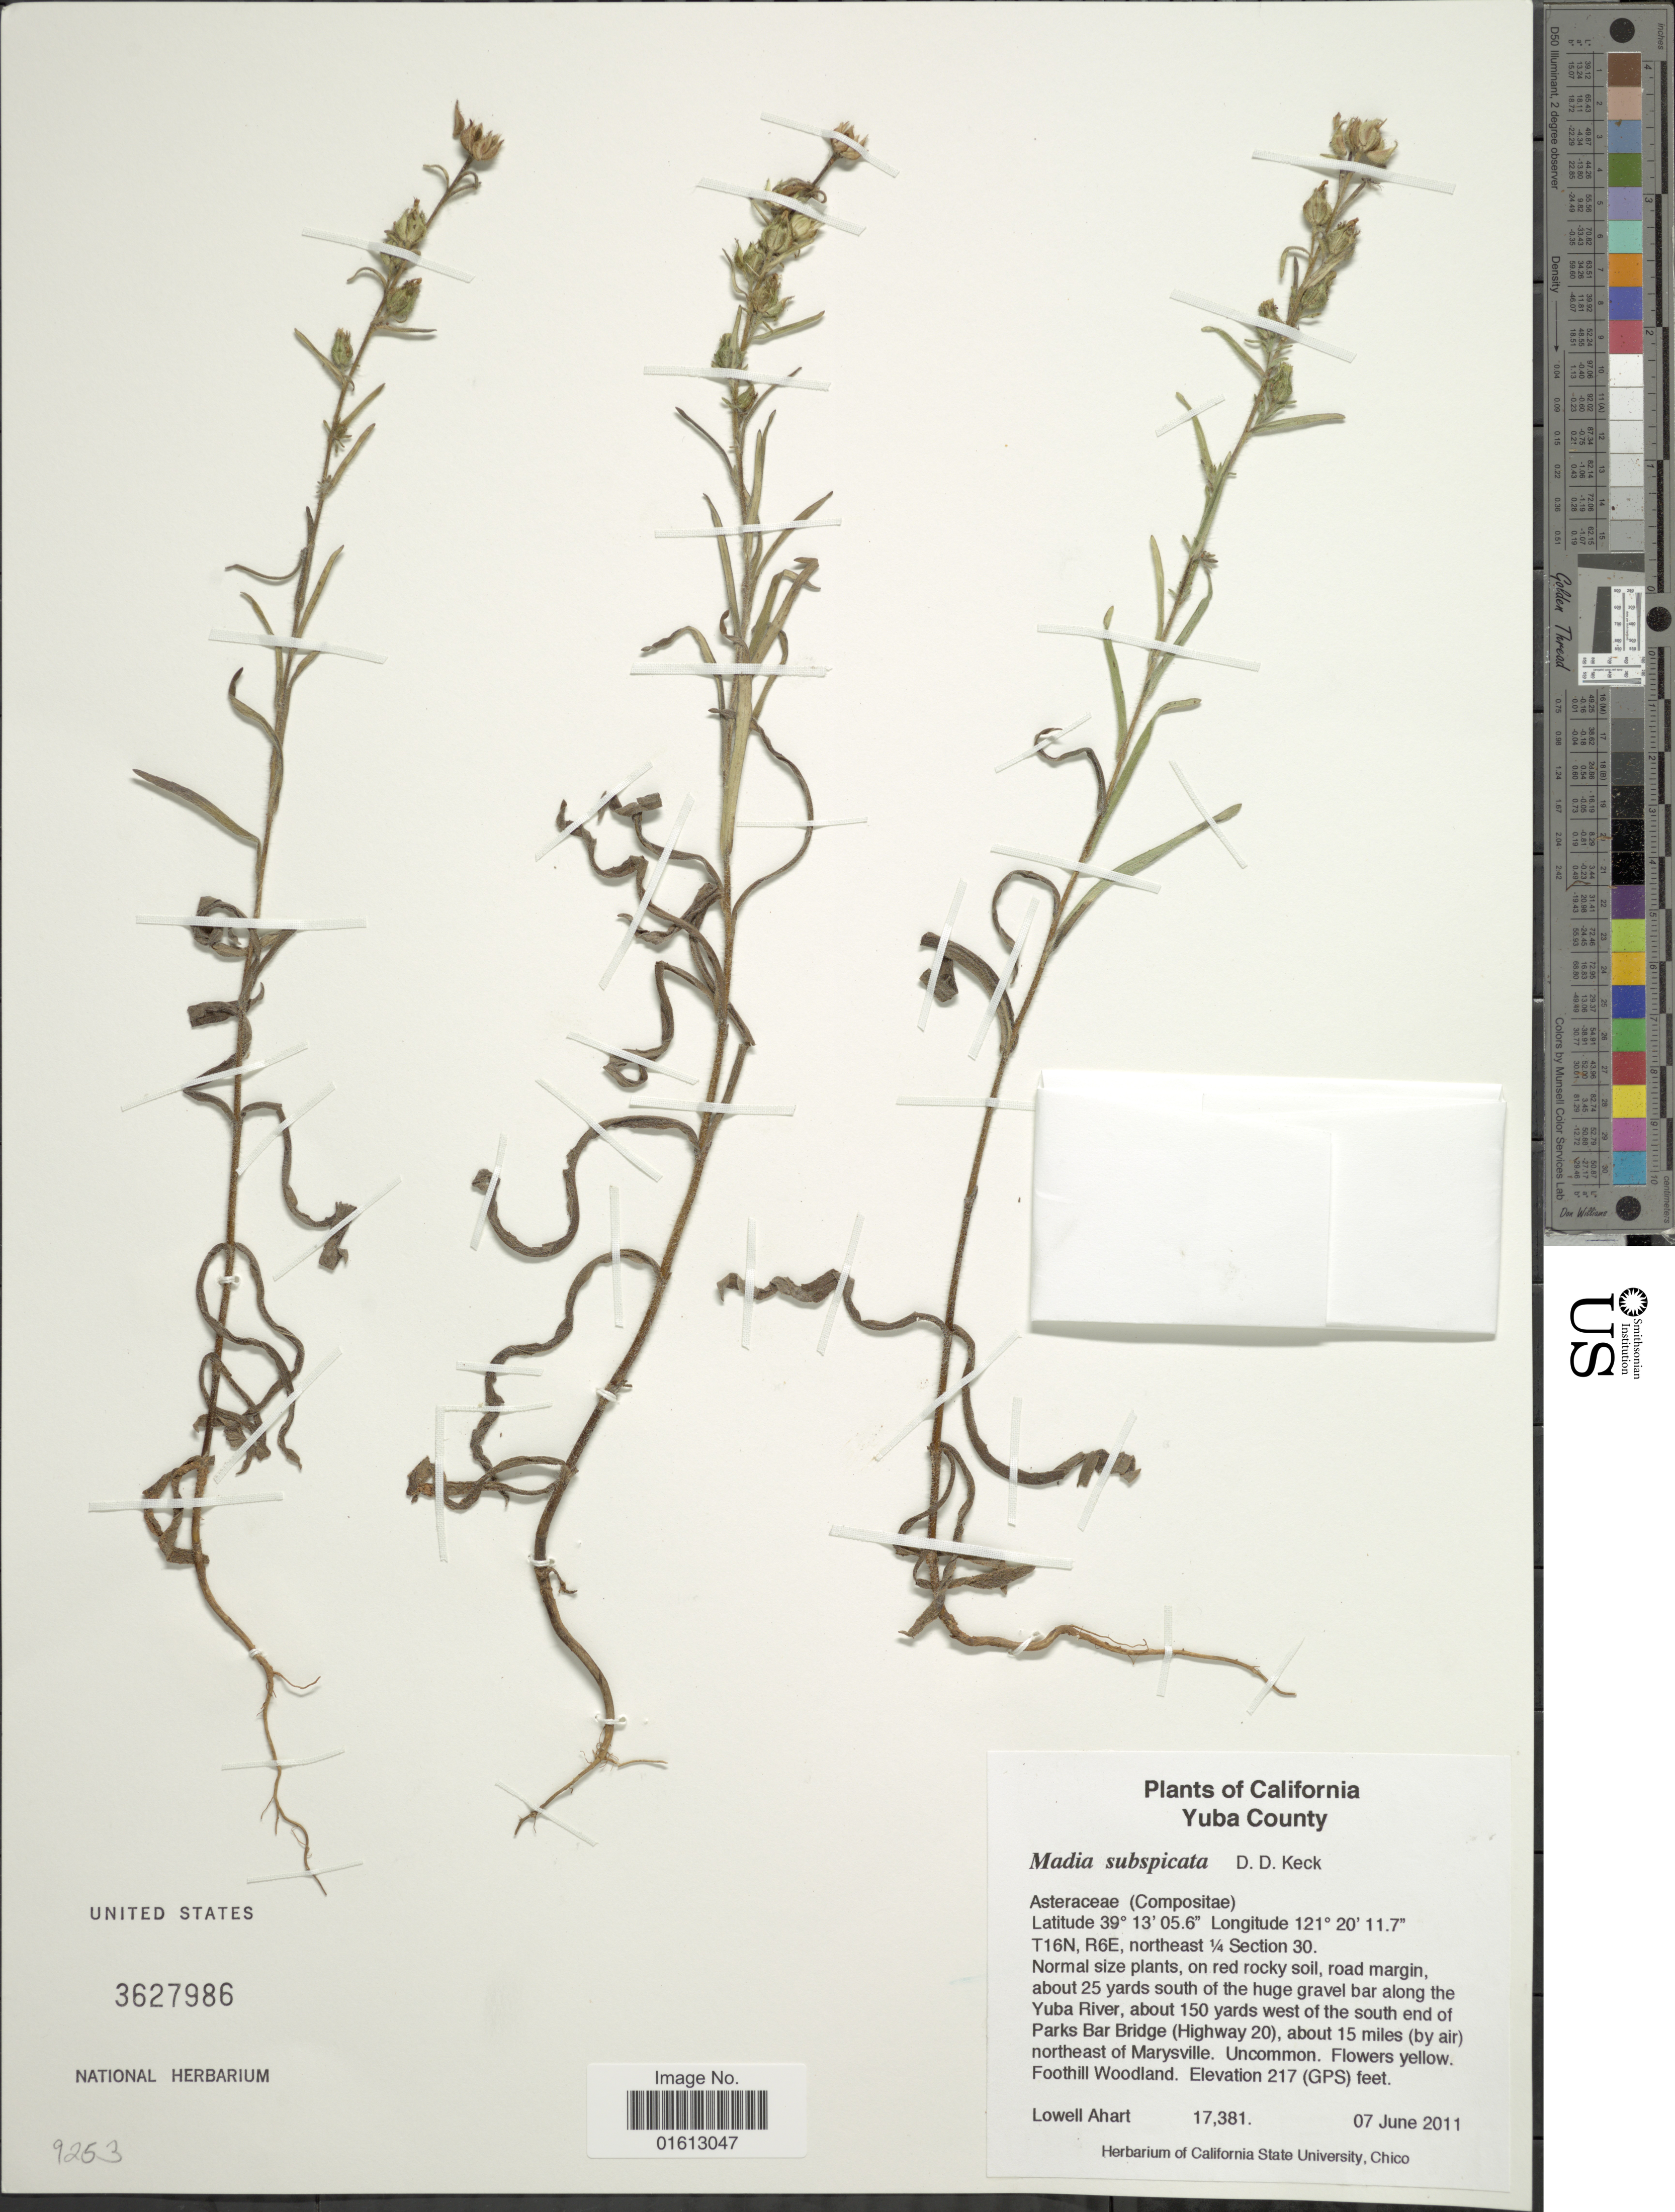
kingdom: Plantae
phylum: Tracheophyta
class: Magnoliopsida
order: Asterales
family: Asteraceae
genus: Madia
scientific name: Madia subspicata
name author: D.D. Keck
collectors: L. Ahart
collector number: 17381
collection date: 2011-06-07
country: United States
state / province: California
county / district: Yuba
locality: California, Yuba County, T16N, R6Em ortheast 1/4 Section 30, about 25 yards south of the huge gravel bar along the Yuba River, about 150 yards west of the south end of Parks Bar Bridge (Highway 20), about 15 miles (by air) northeast of Marysville, Foothill Woodland.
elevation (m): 66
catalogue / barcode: US 3627986